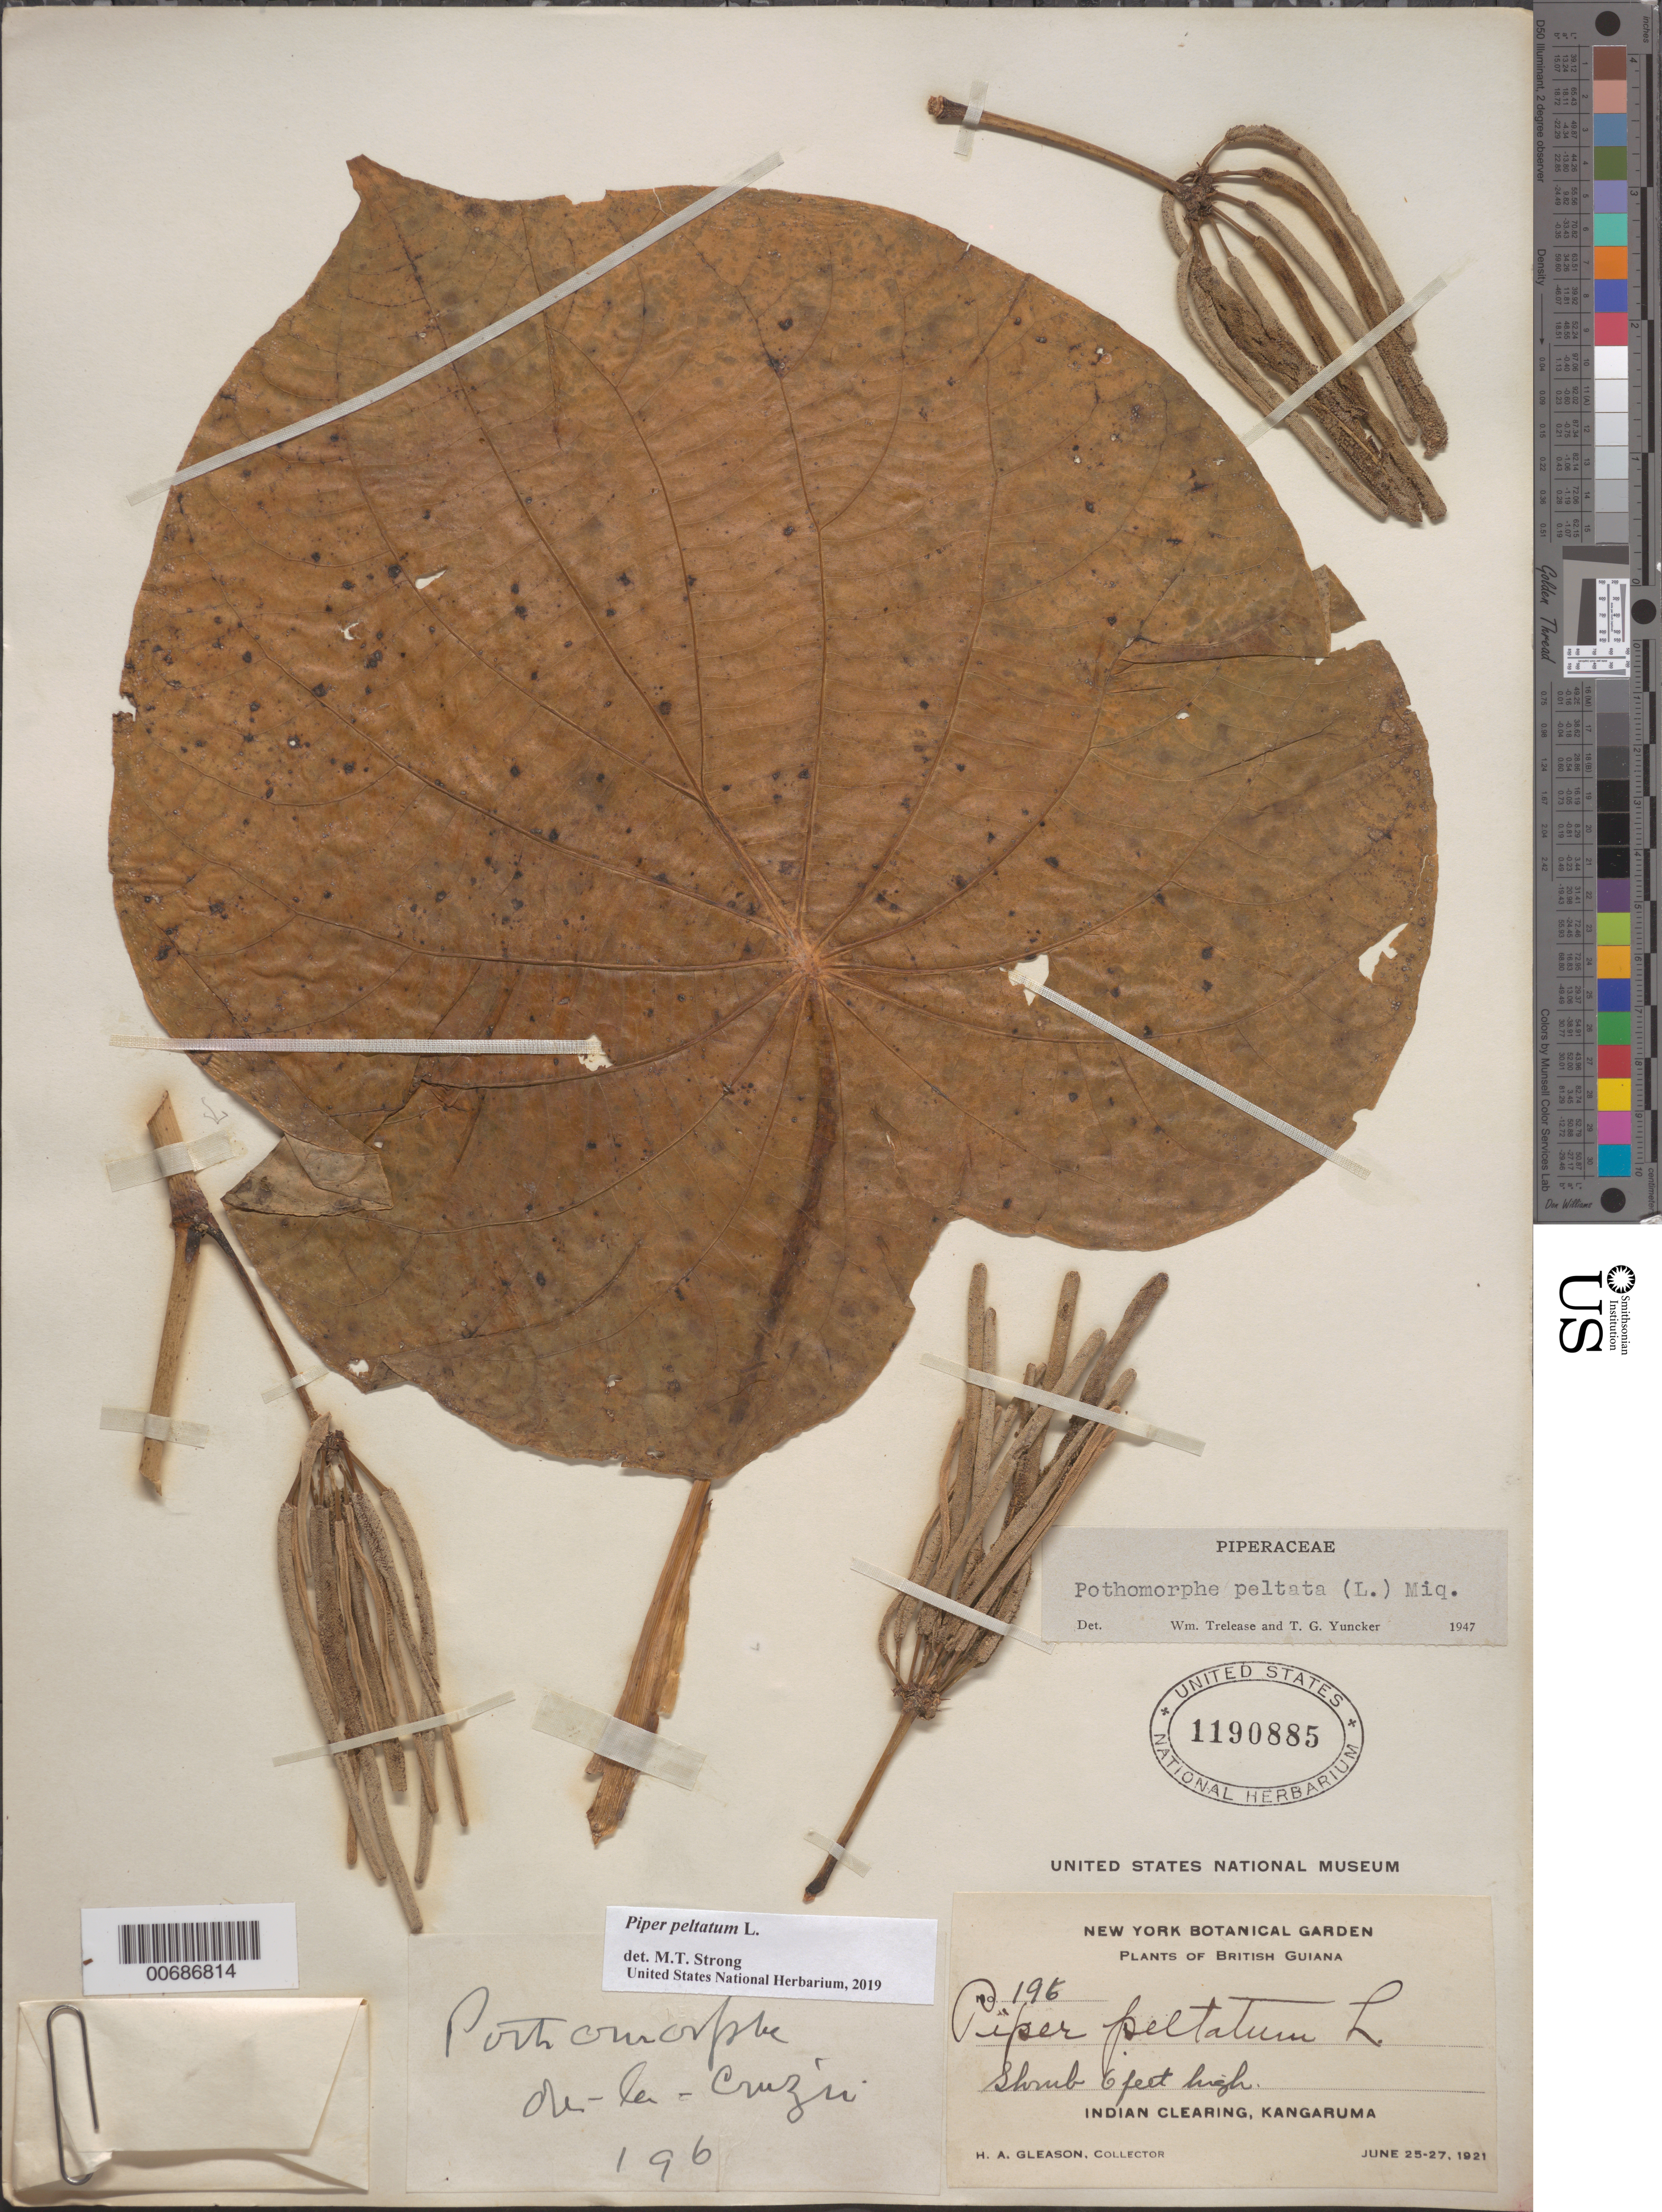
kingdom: Plantae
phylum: Tracheophyta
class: Magnoliopsida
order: Piperales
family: Piperaceae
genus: Piper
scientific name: Piper peltatum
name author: L.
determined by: Strong, M. T., (US), Smithsonian Institution - National Museum of Natural History (UNITED STATES)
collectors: H. A. Gleason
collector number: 196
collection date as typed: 25-Jun-21 to 27-Jun-21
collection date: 1921-06-25/1921-06-27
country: Guyana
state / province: Potaro-Siparuni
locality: Kangaruma, Indian clearing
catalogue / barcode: US 1190885